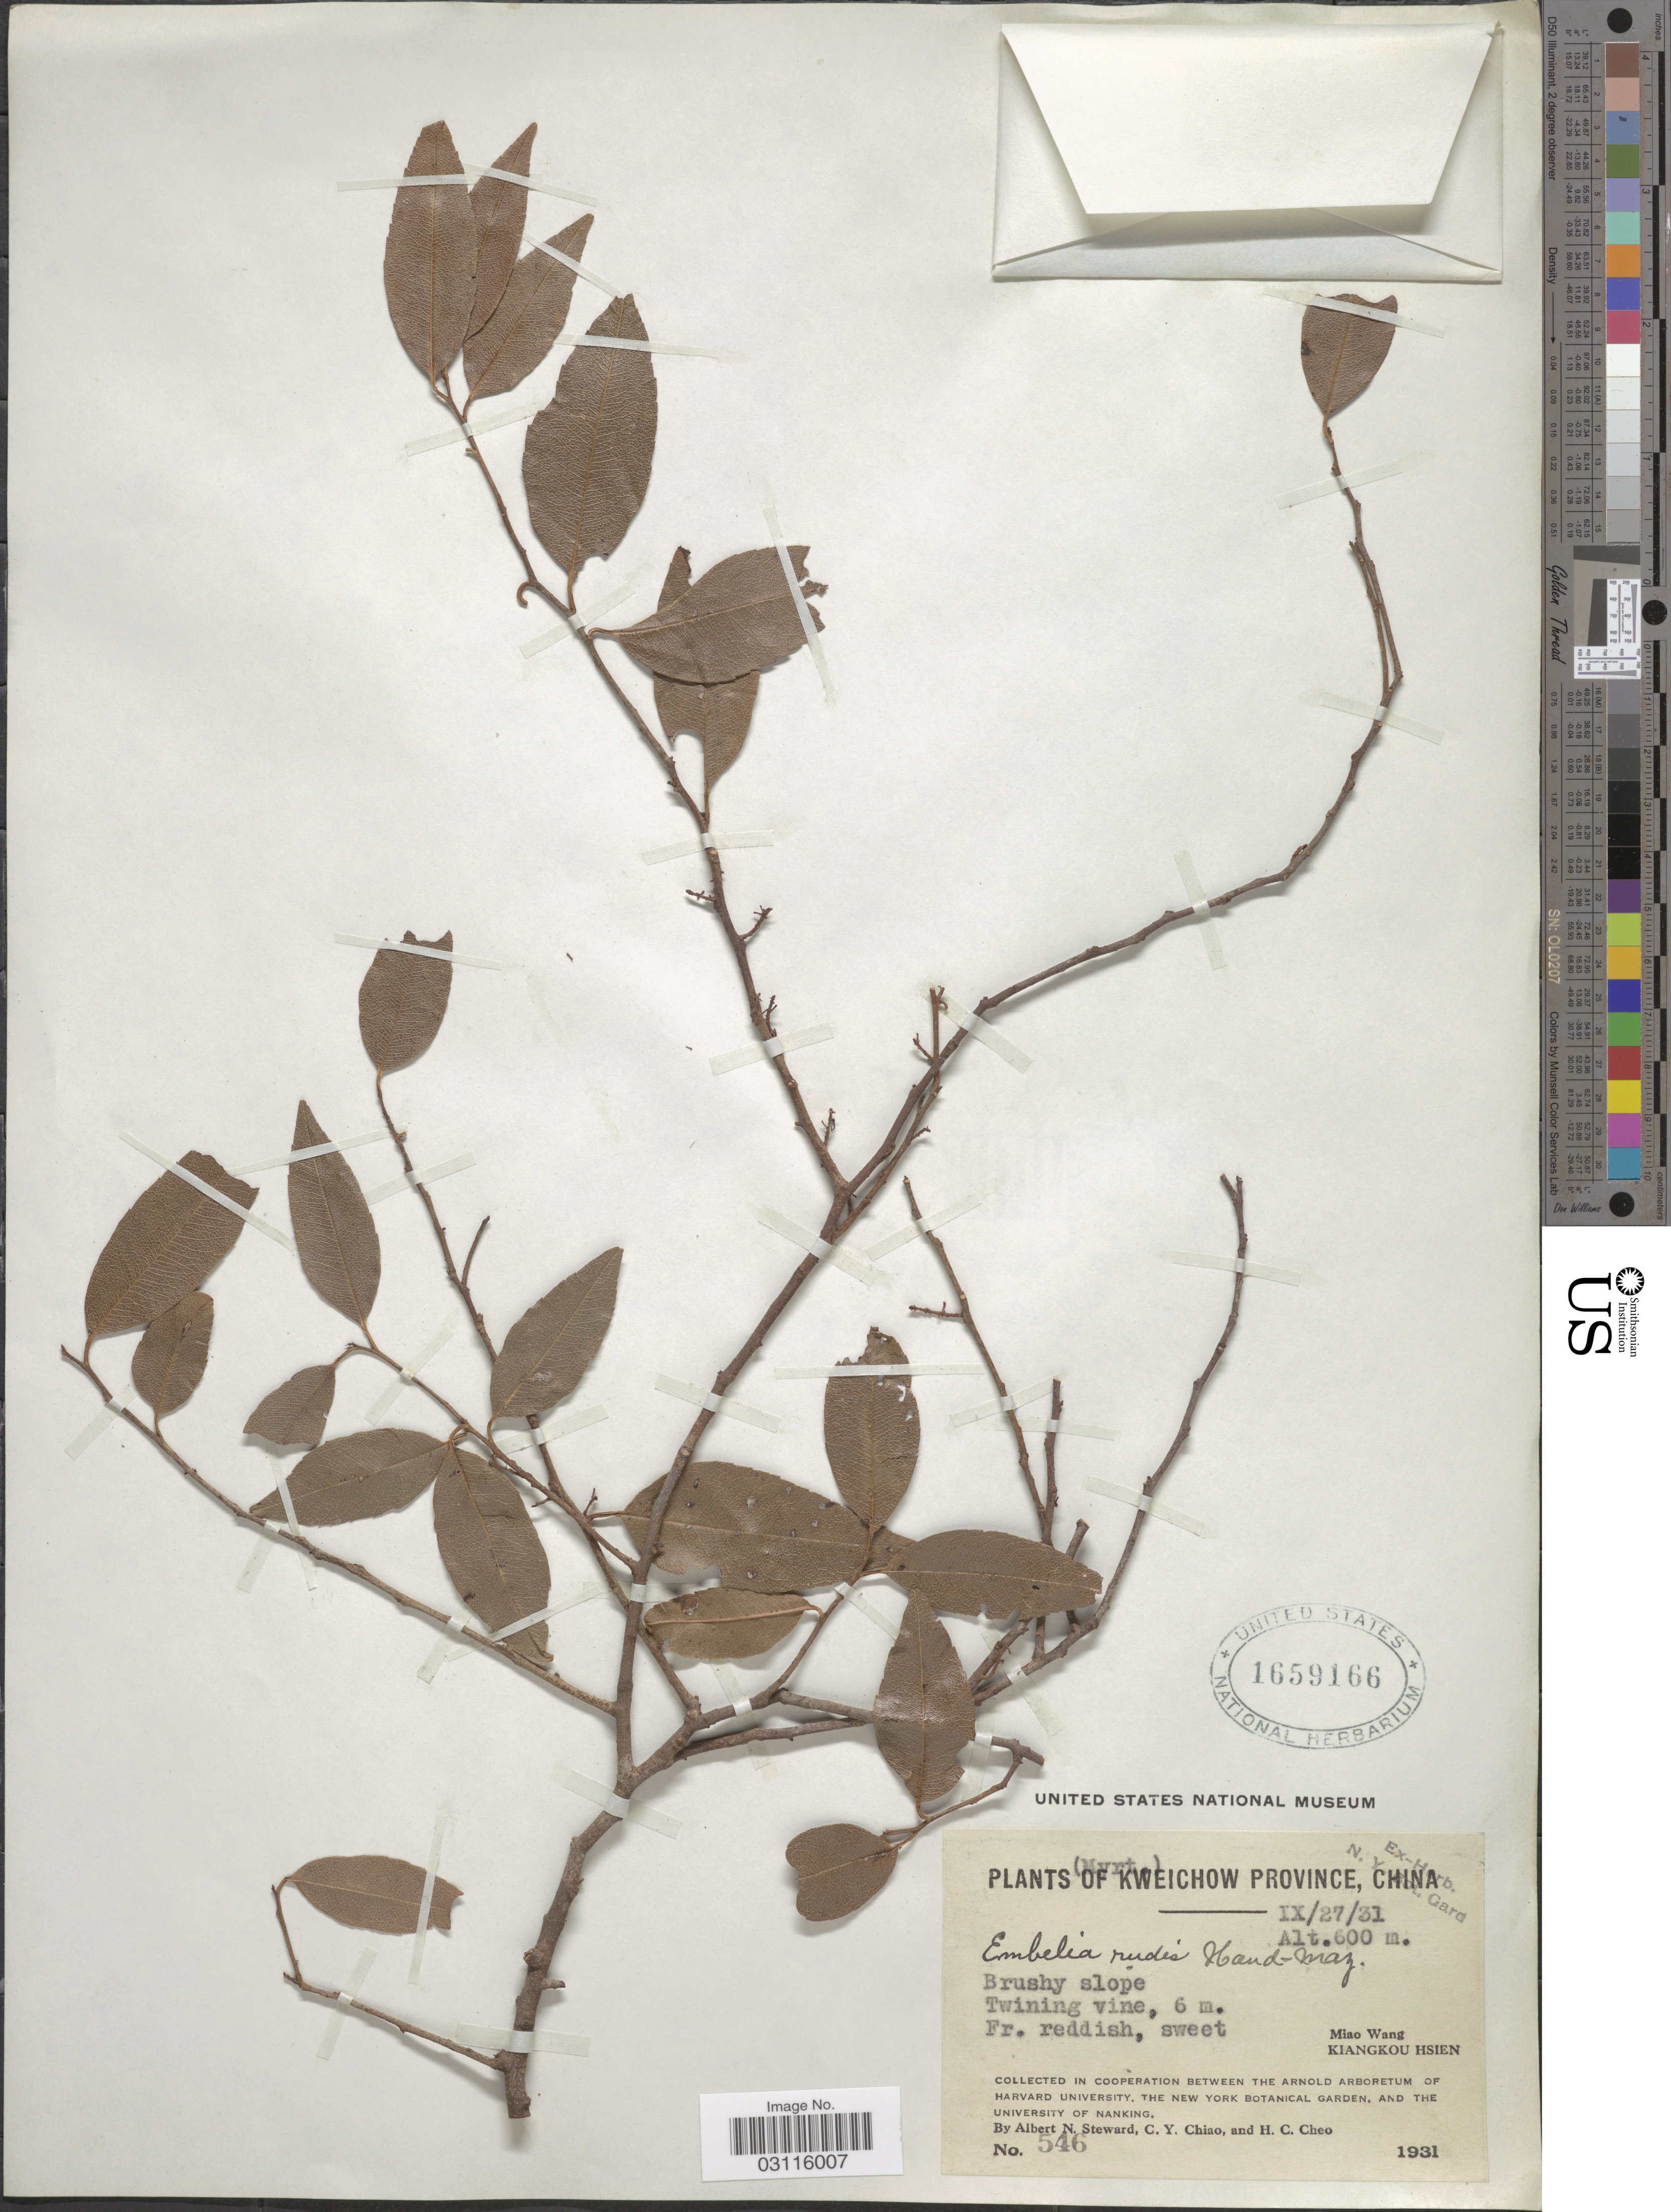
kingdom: Plantae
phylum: Tracheophyta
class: Magnoliopsida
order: Ericales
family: Primulaceae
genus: Embelia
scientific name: Embelia rudis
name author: Hand.-Mazz.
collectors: A. N. Steward, C. Y. Chiao & H. Cheo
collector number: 546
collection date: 1931-09-27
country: China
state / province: Guizhou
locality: Kweichow Province, Miao Wang, Kiangkou Hsien.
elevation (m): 600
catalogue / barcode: US 1659166